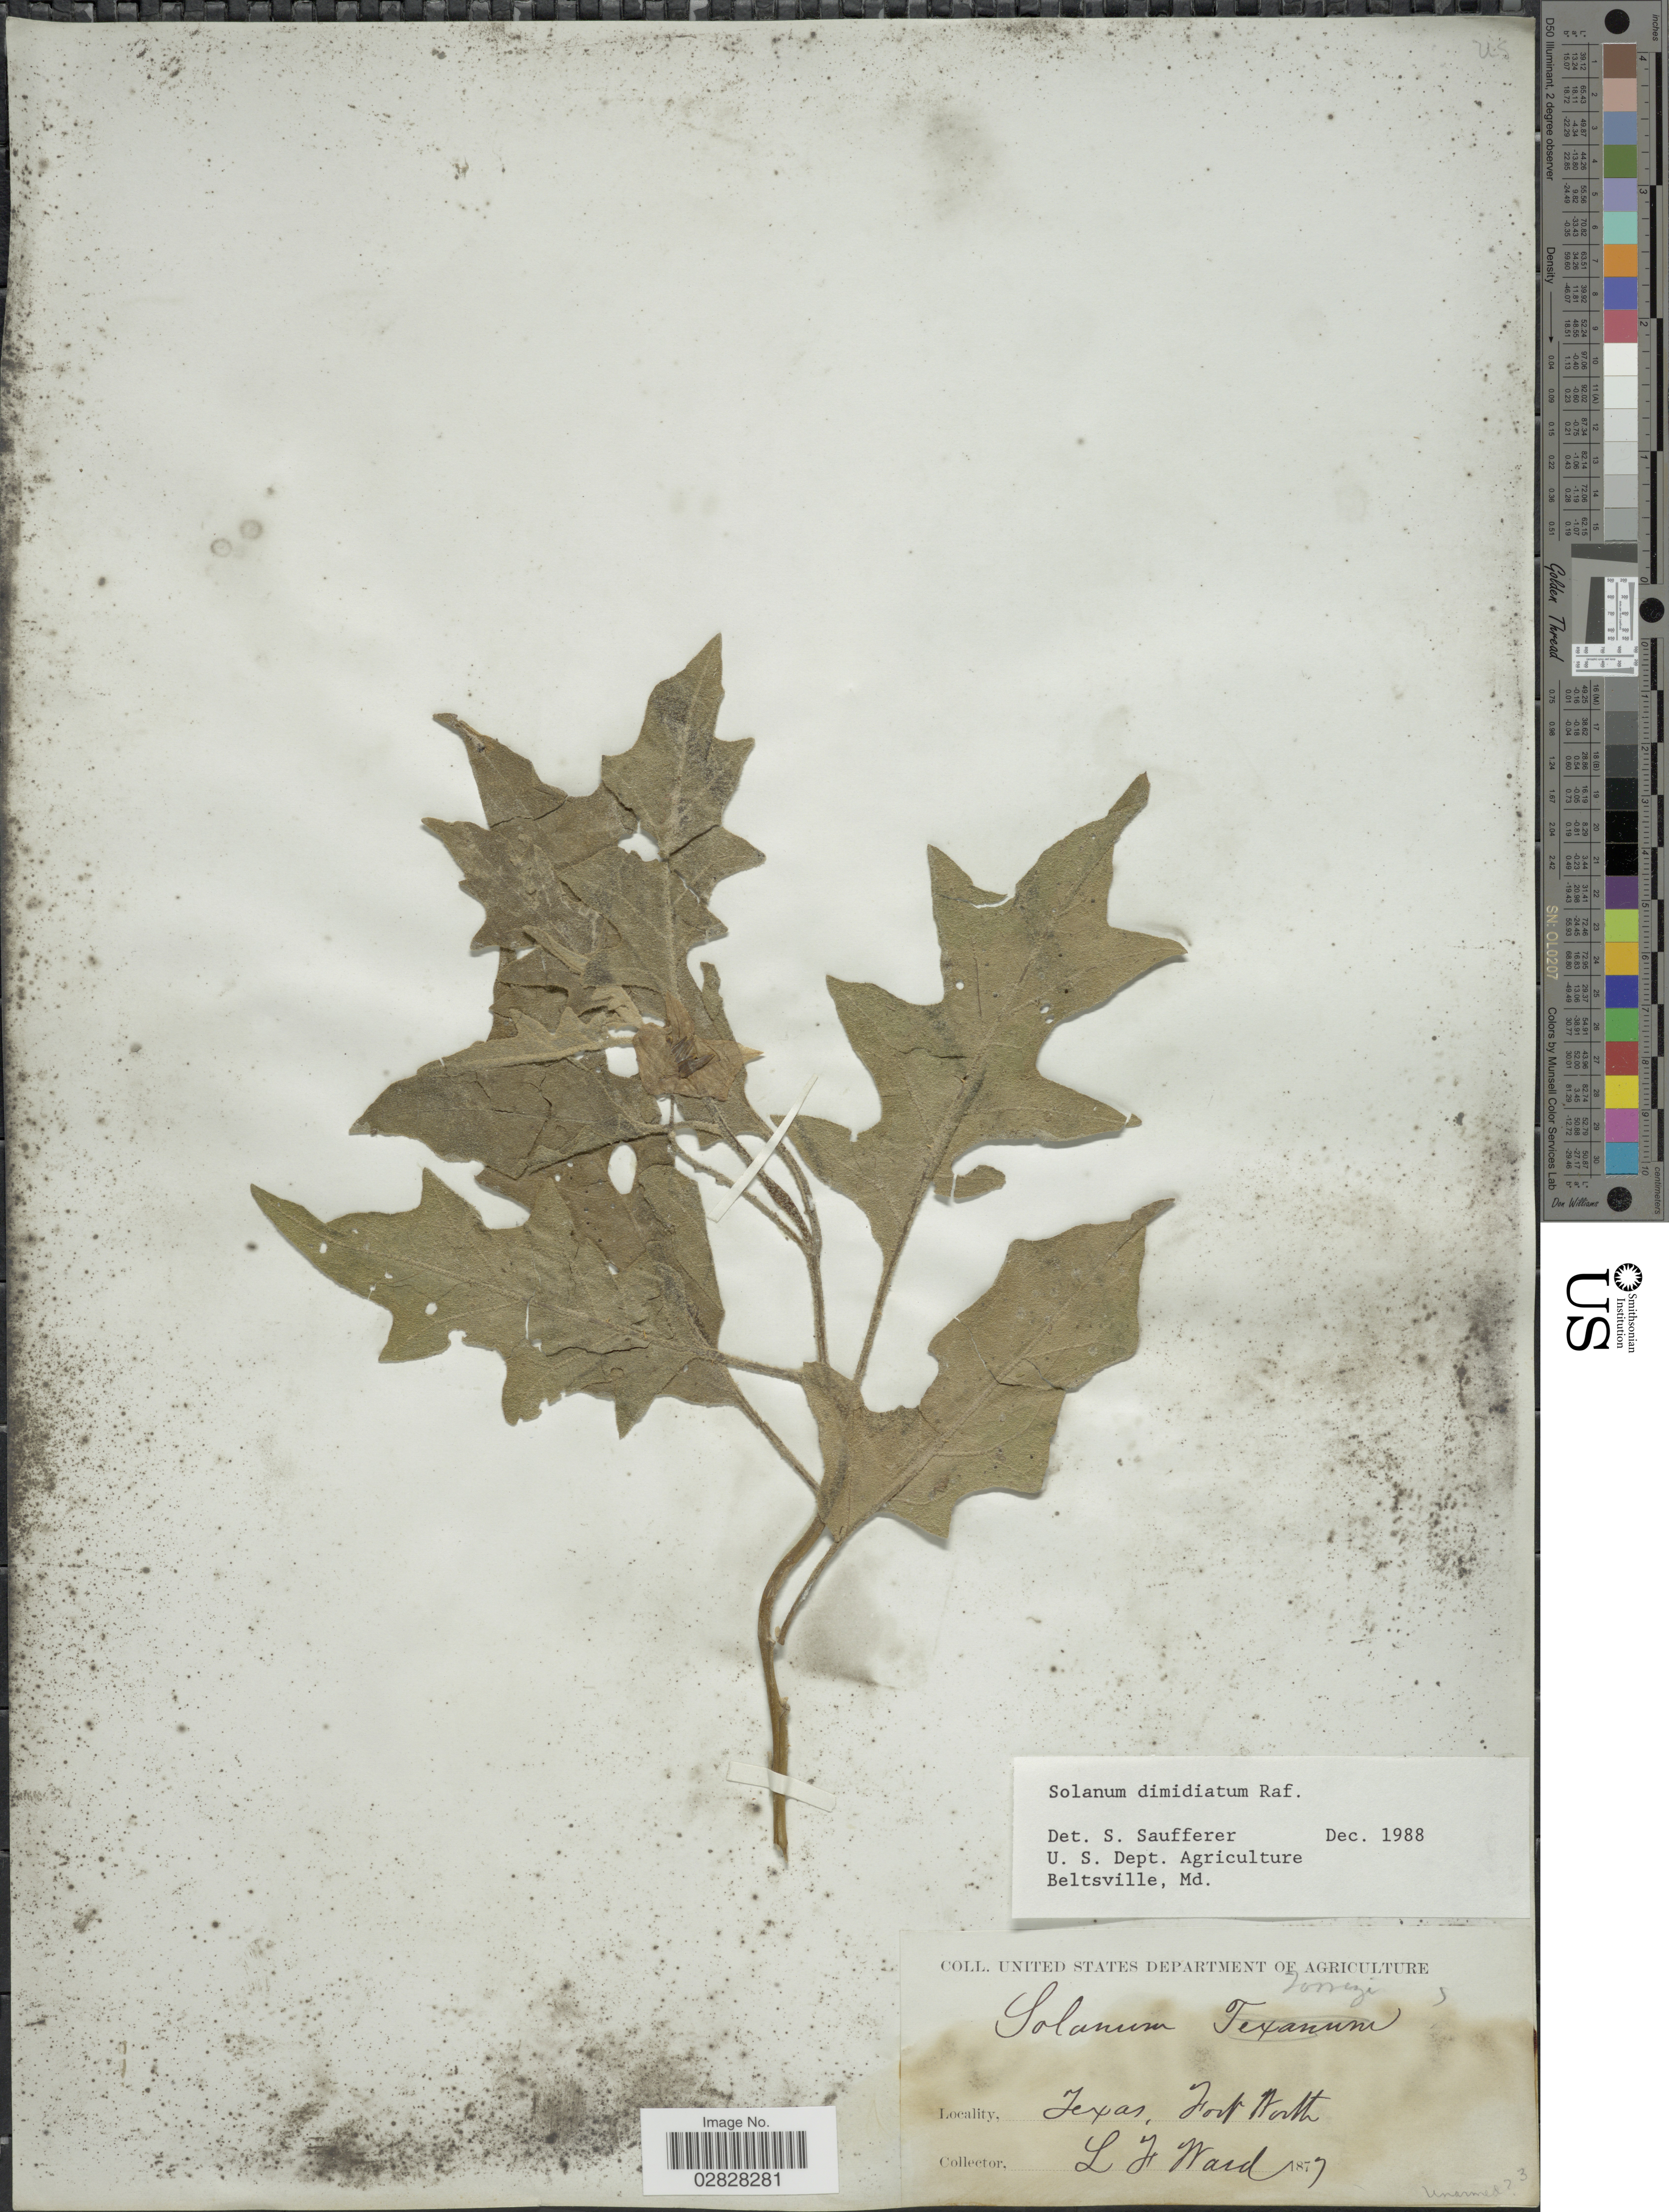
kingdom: Plantae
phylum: Tracheophyta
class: Magnoliopsida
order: Solanales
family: Solanaceae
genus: Solanum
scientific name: Solanum dimidiatum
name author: Raf.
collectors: L. Ward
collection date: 1877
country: United States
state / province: Texas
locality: Fort North.